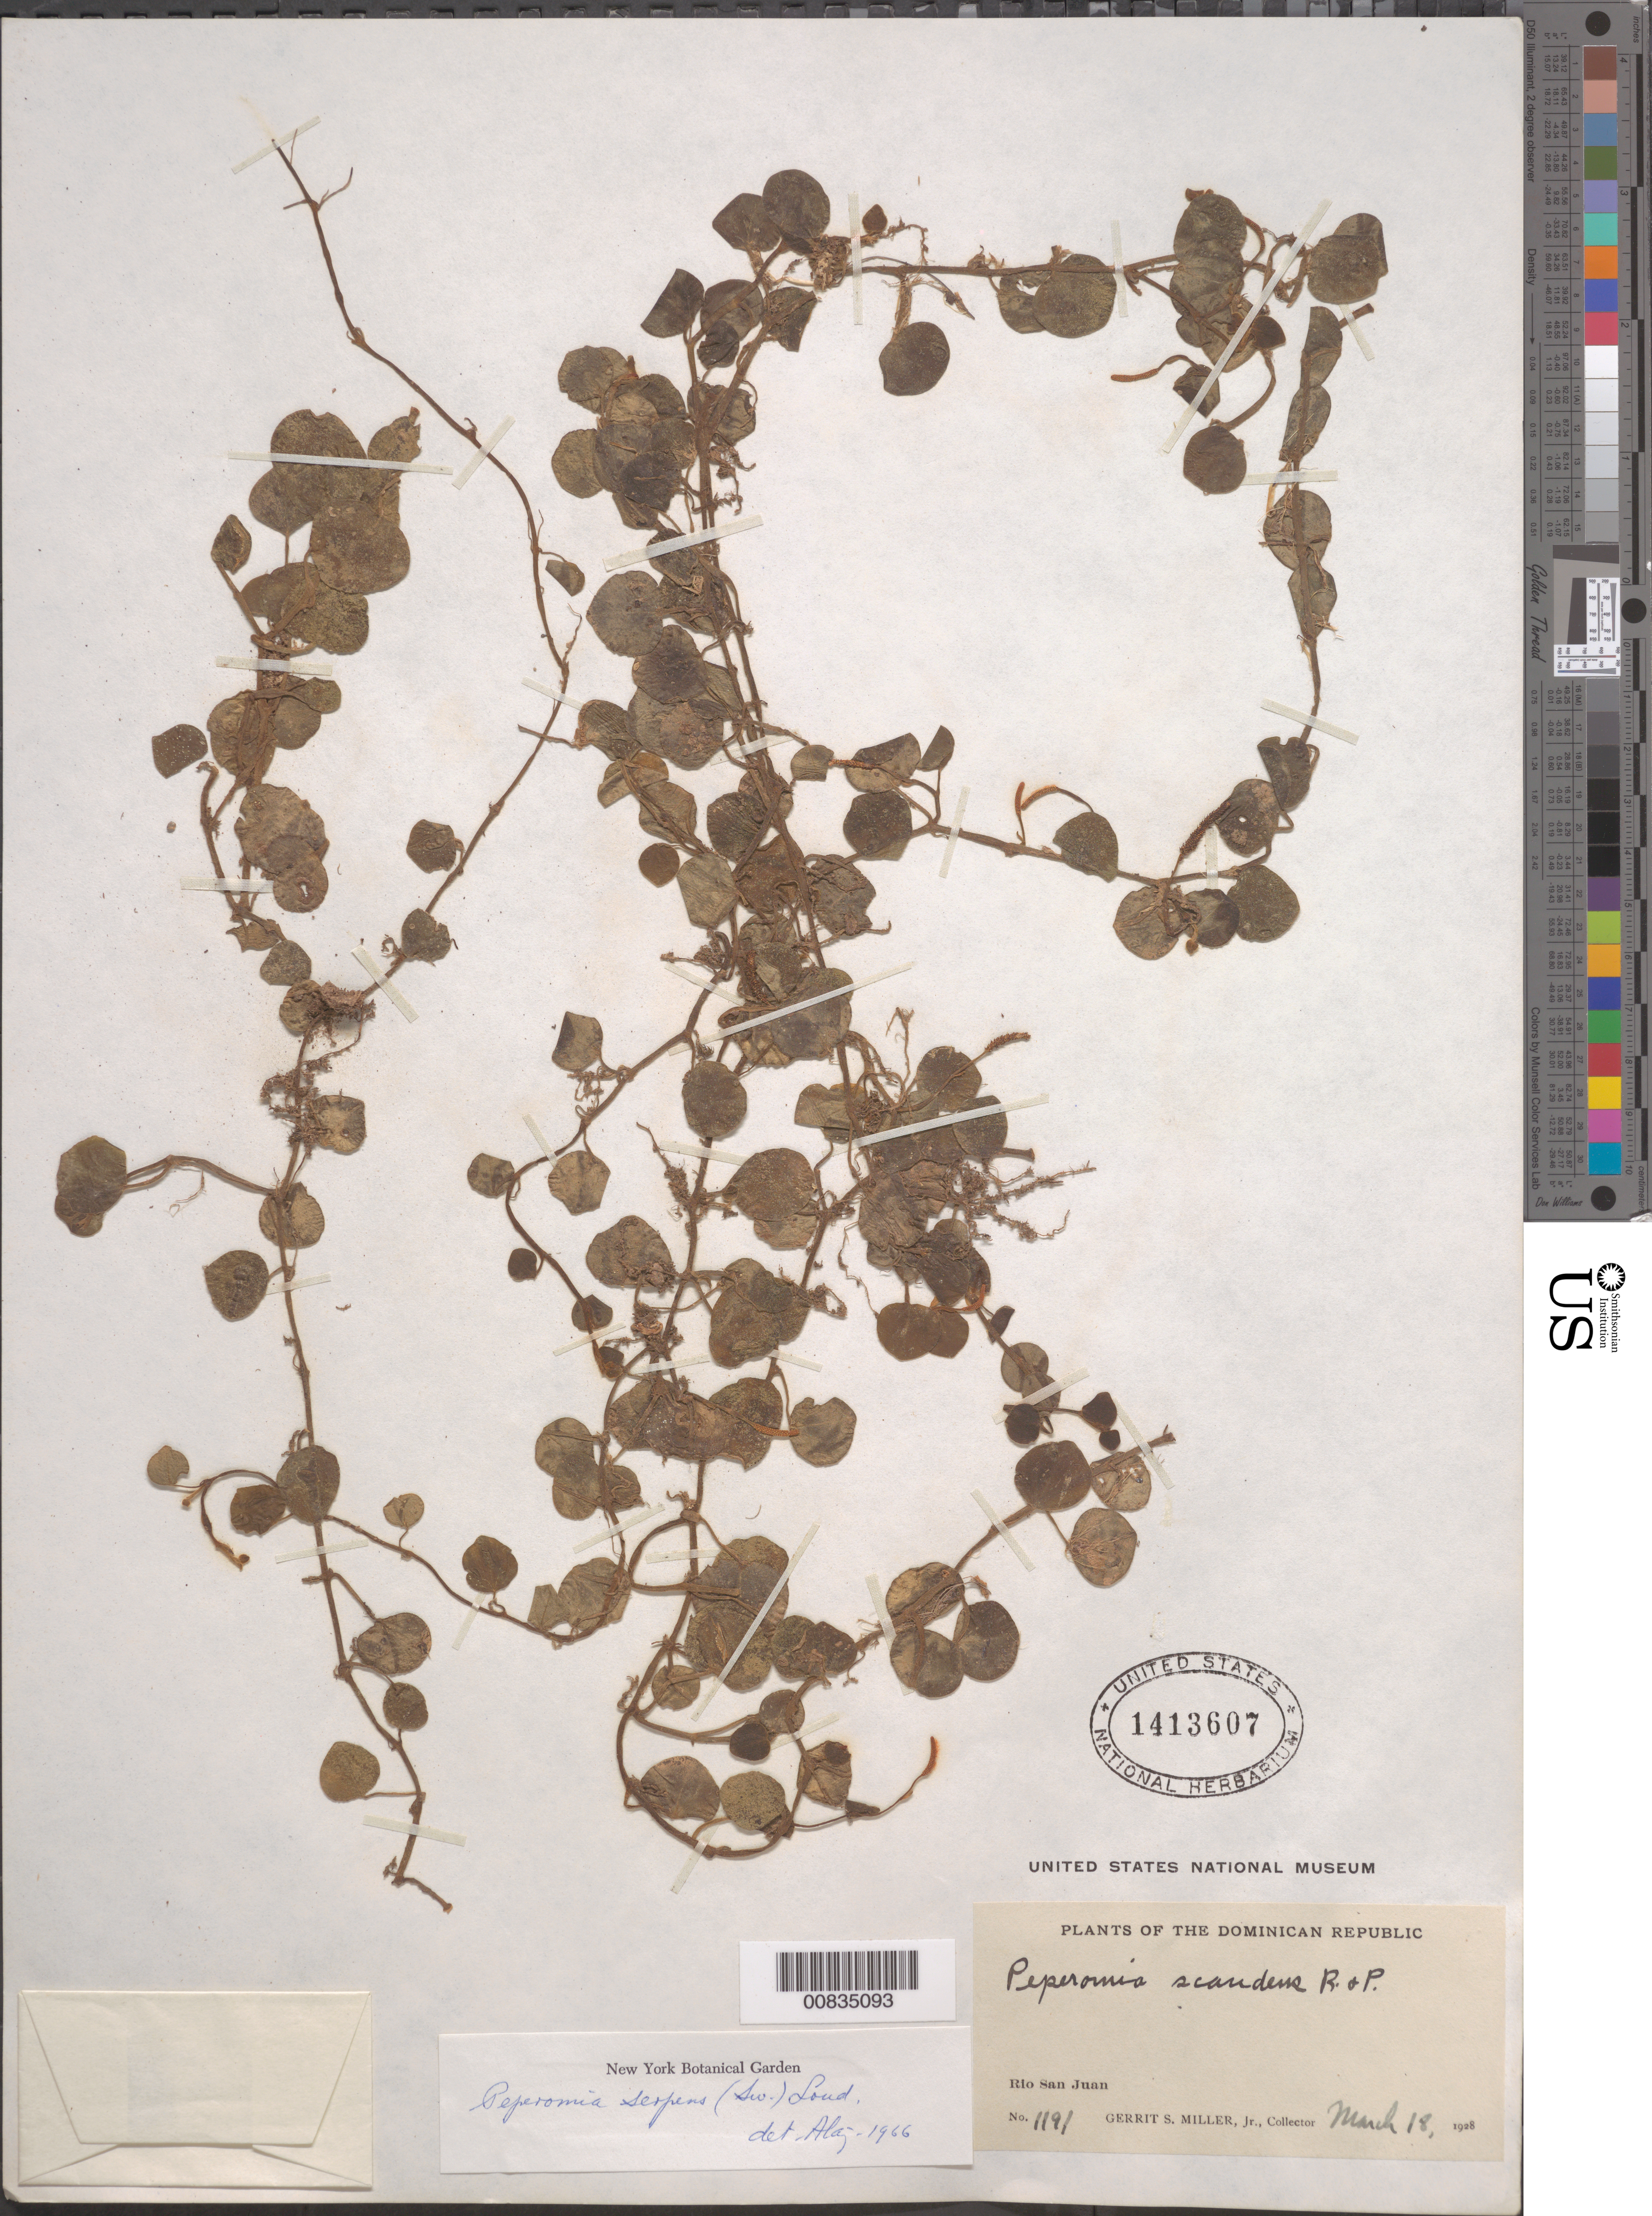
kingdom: Plantae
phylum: Tracheophyta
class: Magnoliopsida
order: Piperales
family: Piperaceae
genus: Peperomia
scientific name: Peperomia serpens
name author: (Sw.) Loudon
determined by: Liogier, Alain H.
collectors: G. S. Miller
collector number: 1191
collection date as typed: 18 Mar 1928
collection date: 1928-03-18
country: Dominican Republic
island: Hispaniola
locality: Río San Juan.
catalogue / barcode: US 1413607